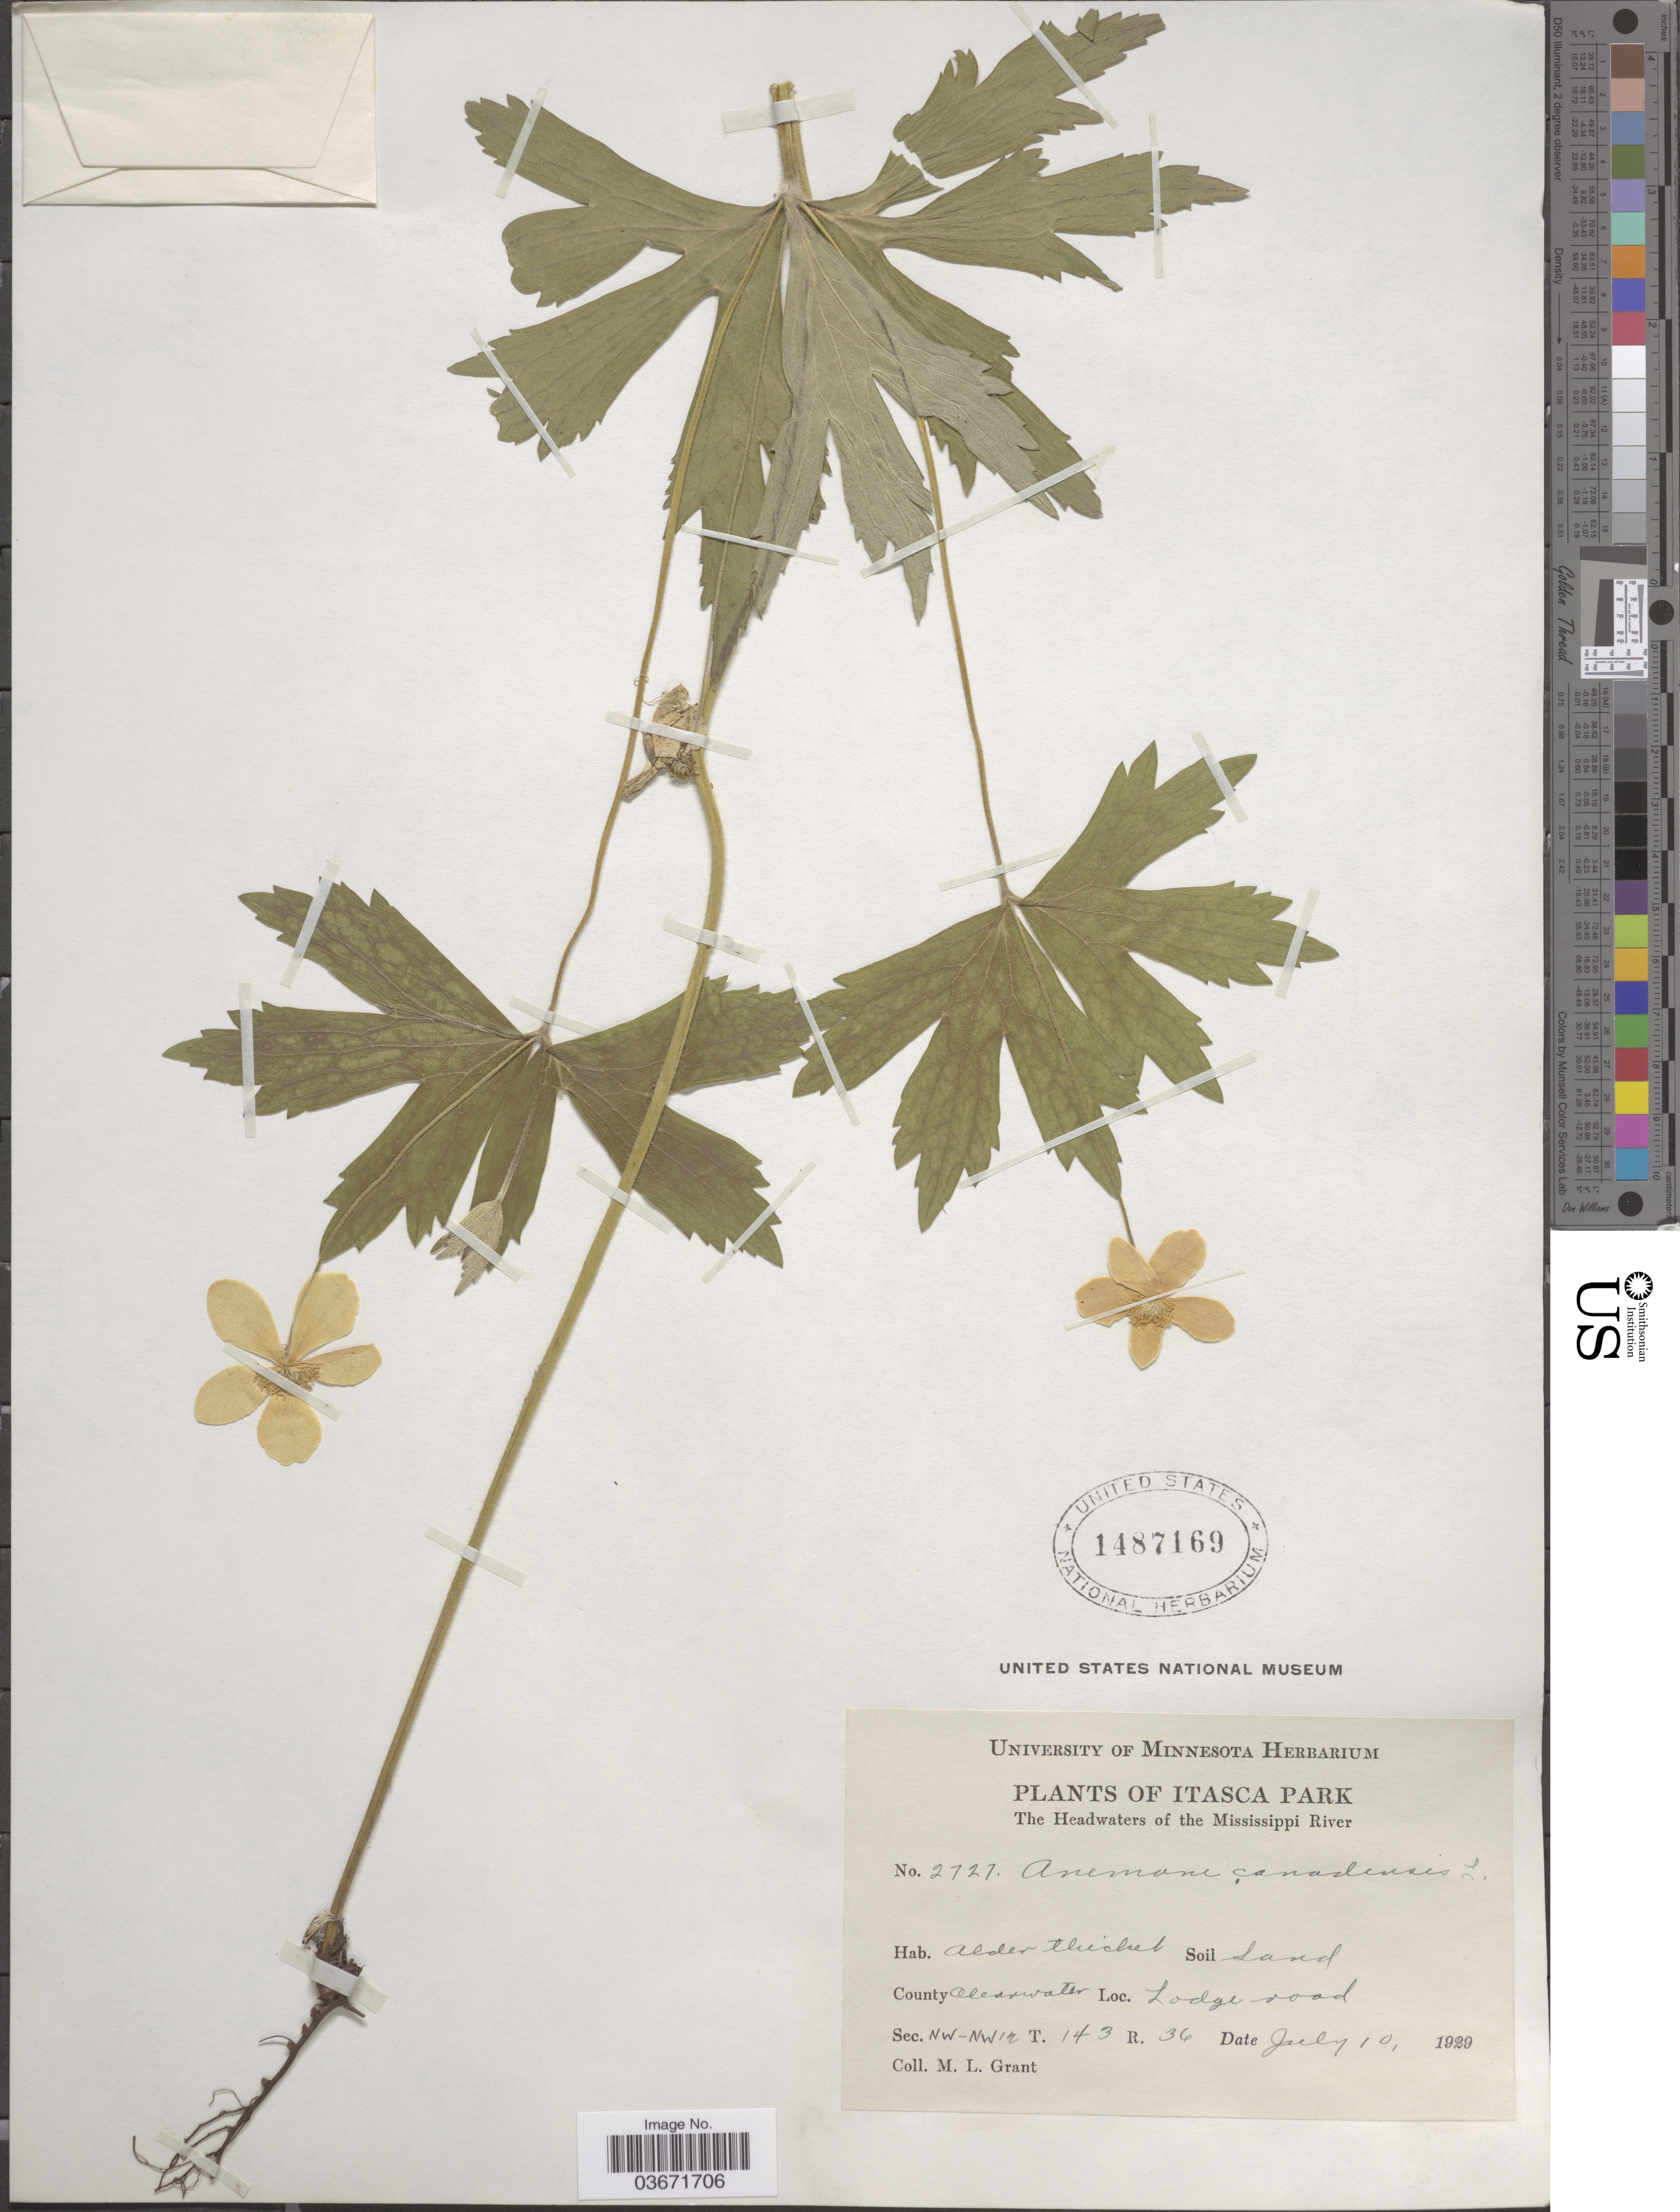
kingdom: Plantae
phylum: Tracheophyta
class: Magnoliopsida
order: Ranunculales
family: Ranunculaceae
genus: Anemone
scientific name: Anemone canadensis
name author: L.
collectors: M. L. Grant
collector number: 2727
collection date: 1929-07-10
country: United States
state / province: Minnesota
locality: Itasca Park. The Headwaters of the Mississippi River. County Clearwater. Sec. NW-NW12 T. 143 R. 36.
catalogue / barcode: US 1487169